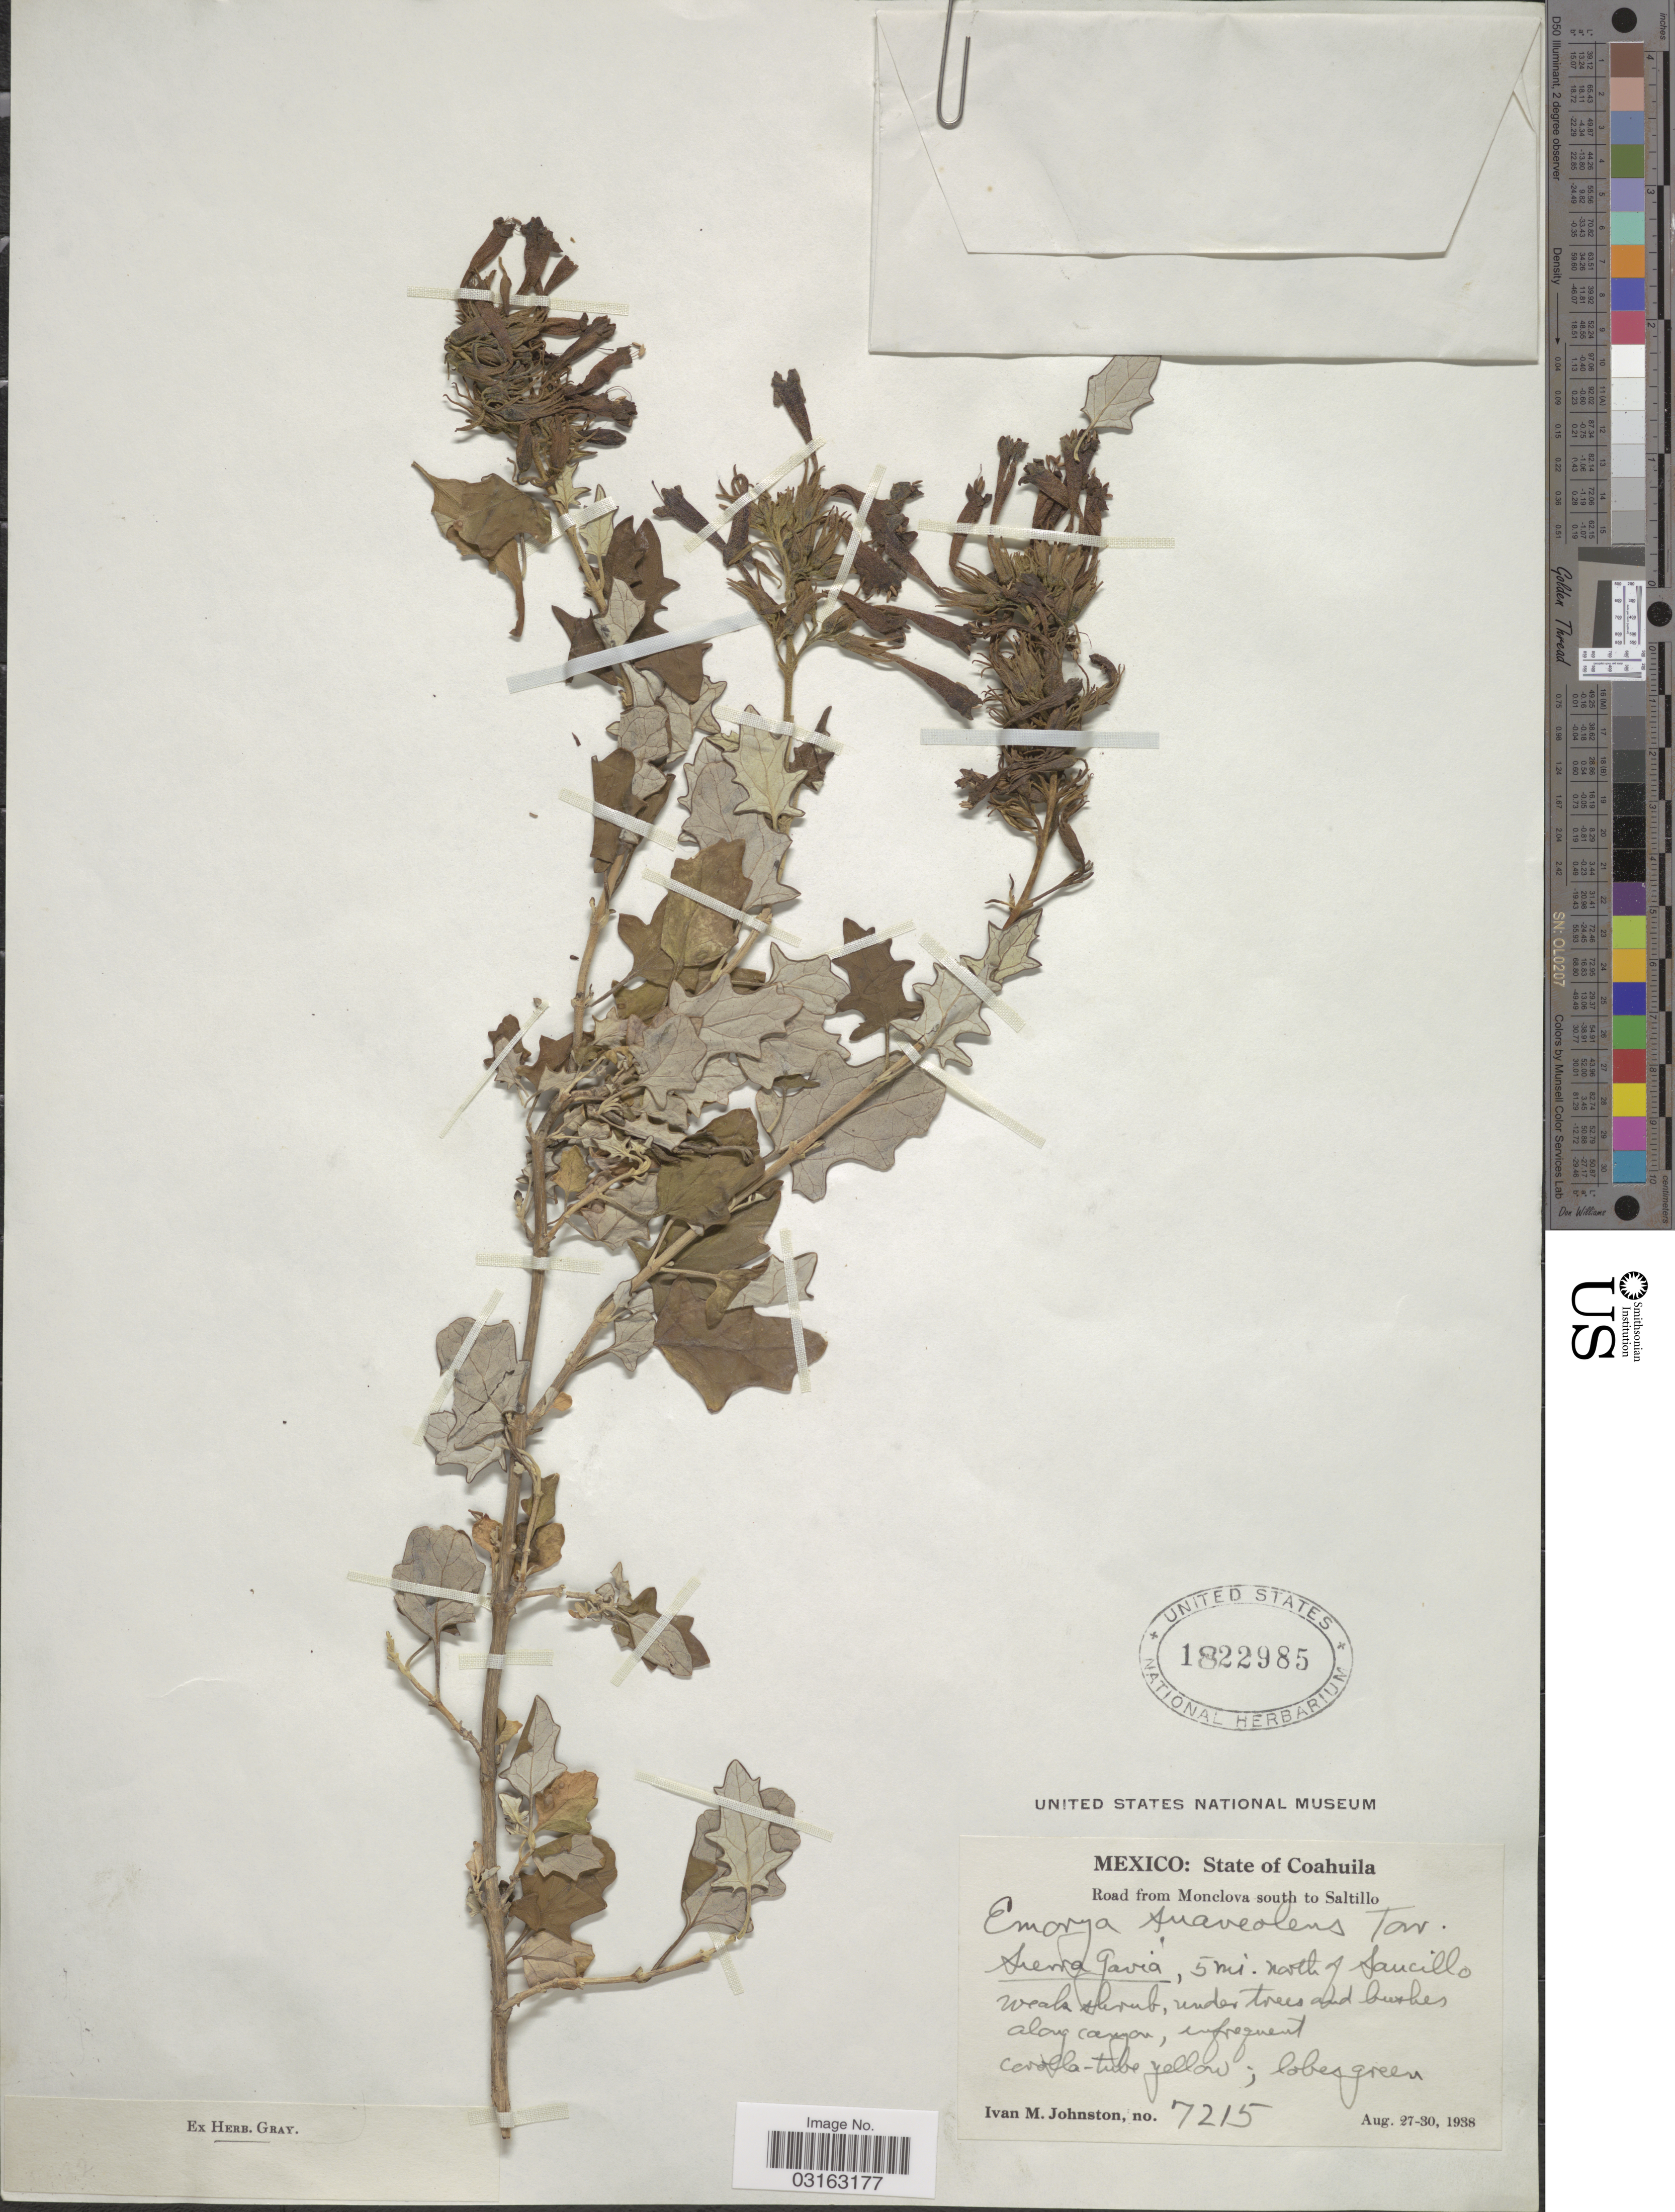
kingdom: Plantae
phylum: Tracheophyta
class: Magnoliopsida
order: Lamiales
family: Scrophulariaceae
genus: Emorya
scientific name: Emorya suaveolens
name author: Torr. in Emory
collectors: I.M. Johnston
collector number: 7215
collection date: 1938-08-27/1938-08-30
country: Mexico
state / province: Coahuila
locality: Road from Monclova south to Saltillo. Sierra Gavia, 5 mi. north of Saucillo.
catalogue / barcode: US 1822985